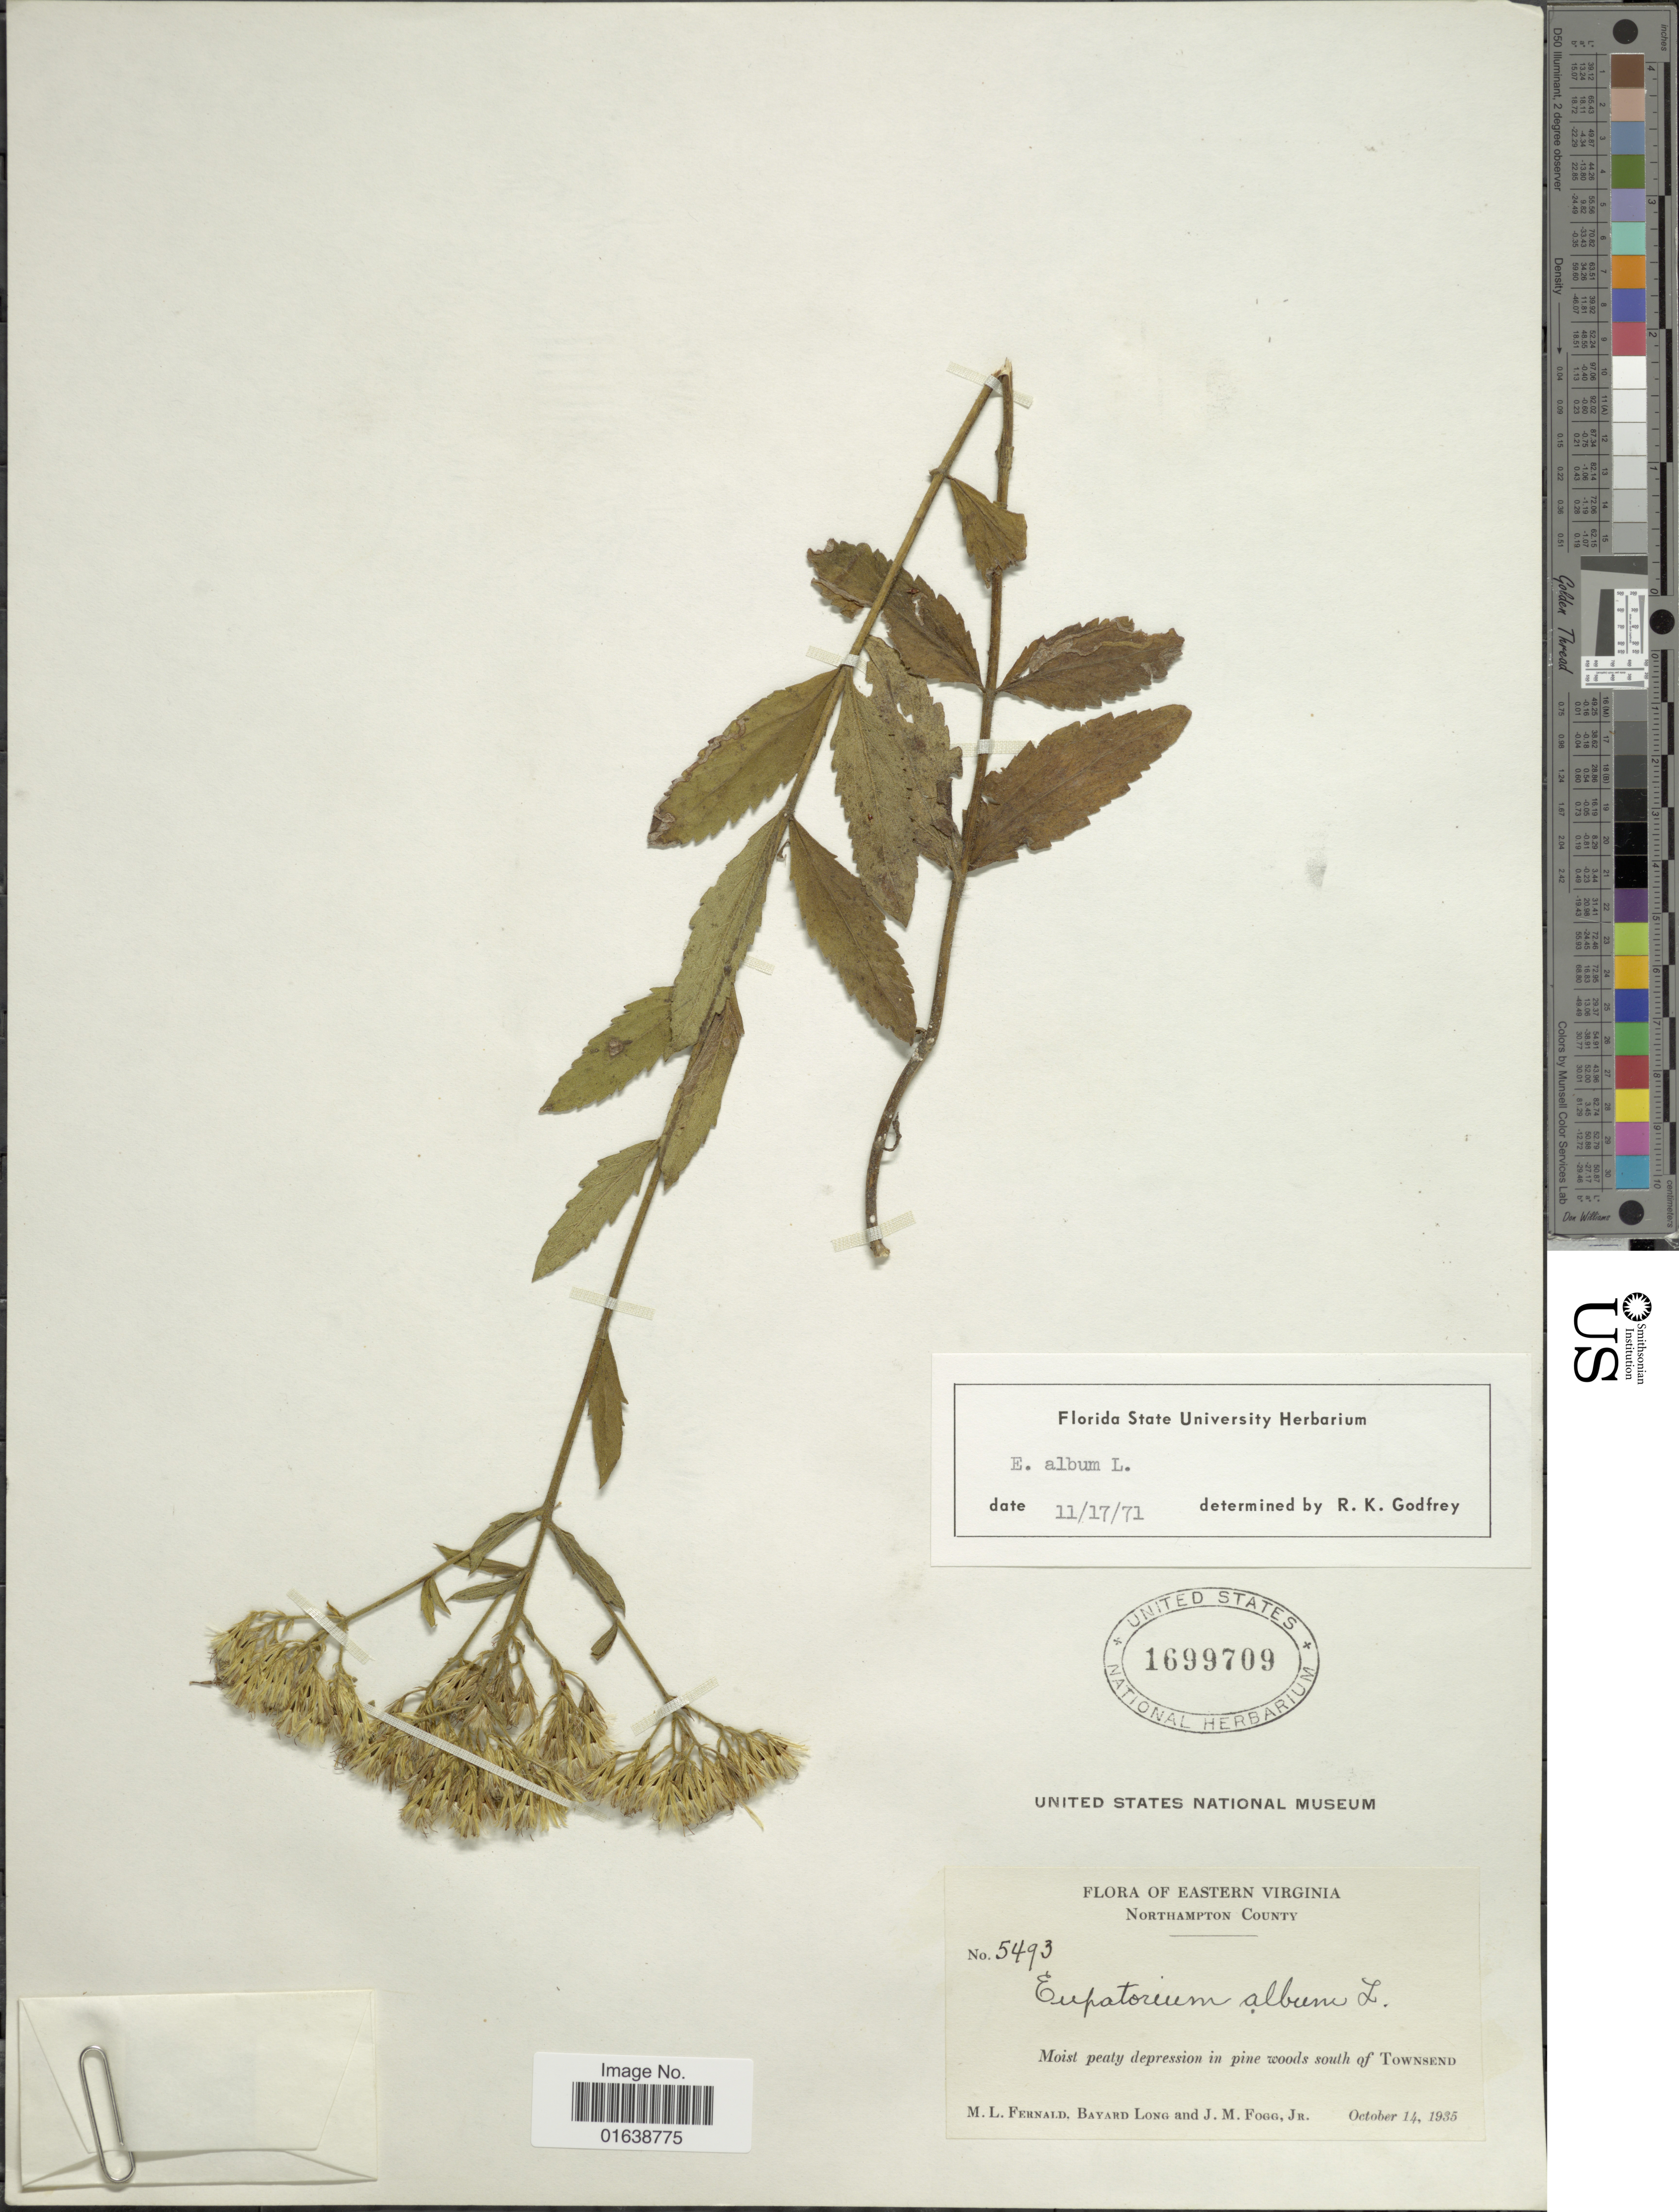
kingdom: Plantae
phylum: Tracheophyta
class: Magnoliopsida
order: Asterales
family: Asteraceae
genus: Eupatorium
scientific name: Eupatorium album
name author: L.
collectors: M. L. Fernald, B. H. Long & J. Fogg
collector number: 5493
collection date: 1935-10-14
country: United States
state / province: Virginia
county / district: Northampton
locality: Eastern Virginia. Moist peaty depression in pine woods south of Townsend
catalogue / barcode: US 1699709